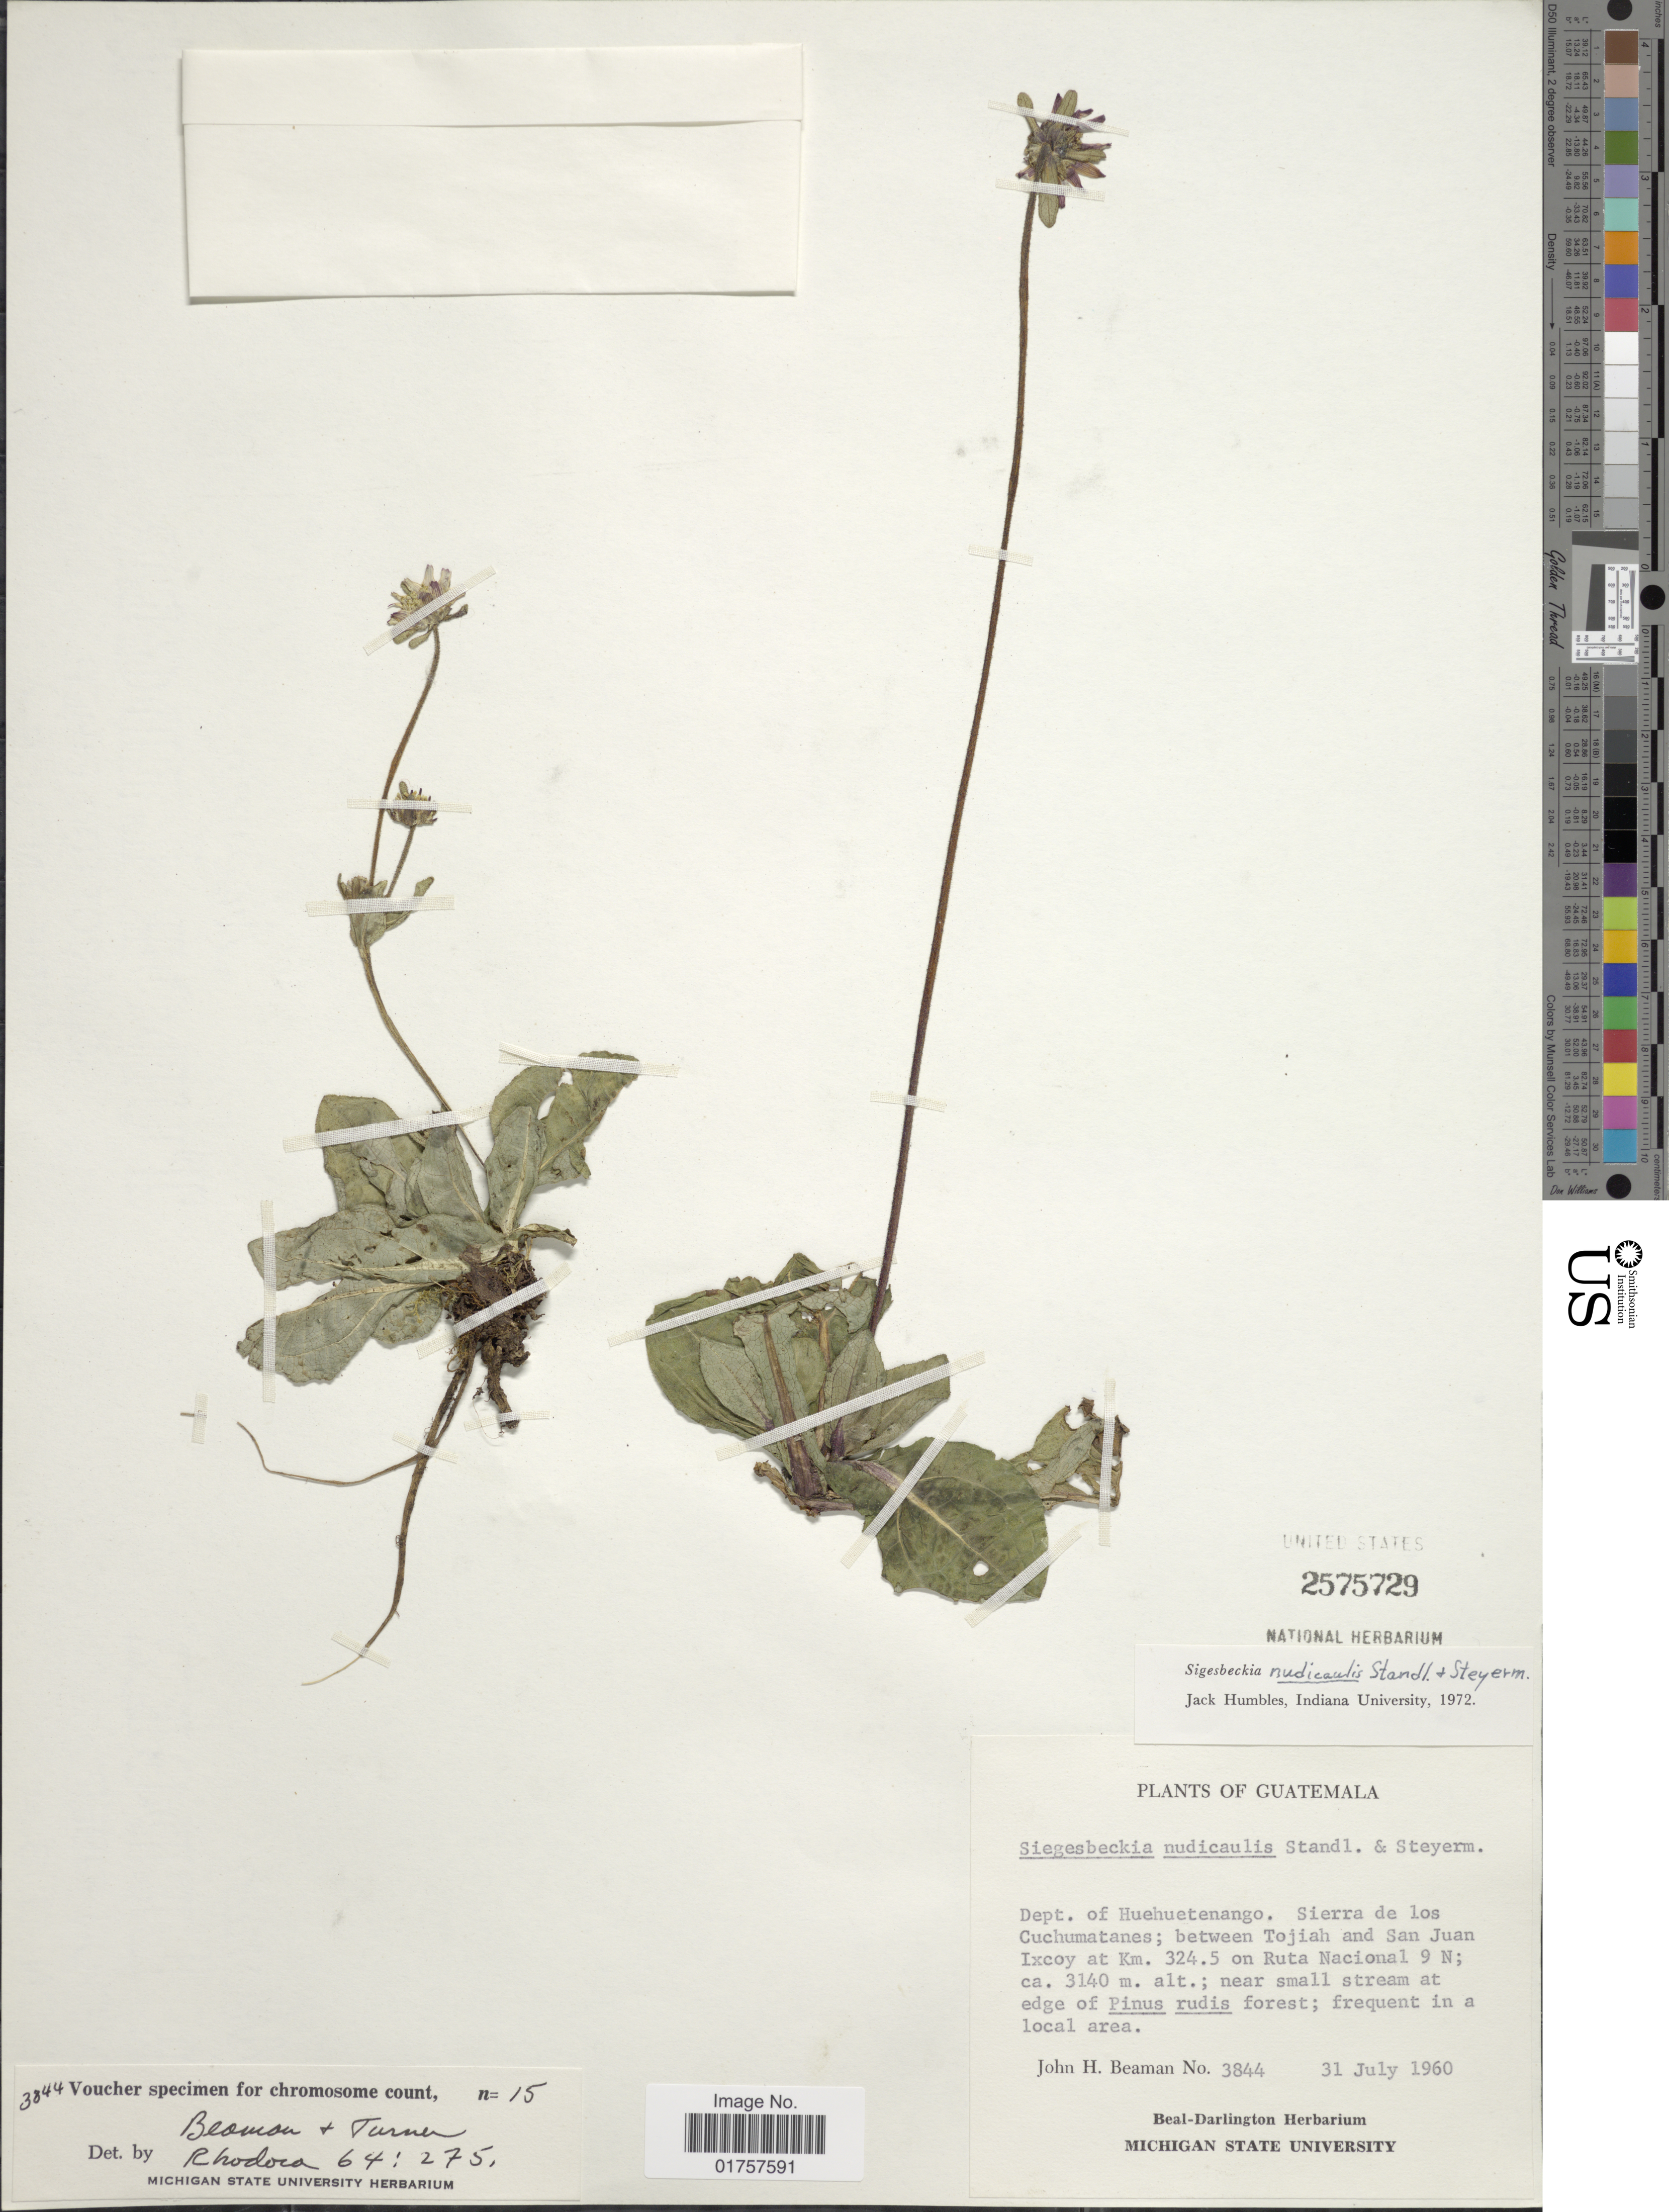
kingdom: Plantae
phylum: Tracheophyta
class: Magnoliopsida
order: Asterales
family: Asteraceae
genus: Sigesbeckia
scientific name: Sigesbeckia nudicaulis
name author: Standl. & Steyerm.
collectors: J. H. Beaman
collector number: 3844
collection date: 1960-07-31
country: Guatemala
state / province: Huehuetenango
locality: Sierra de los Cuchumatanes; between Tojiah and San Juan Ixcoy at Km. 324.5 on Ruta Nacional 9 N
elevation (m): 3140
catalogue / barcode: US 2575729